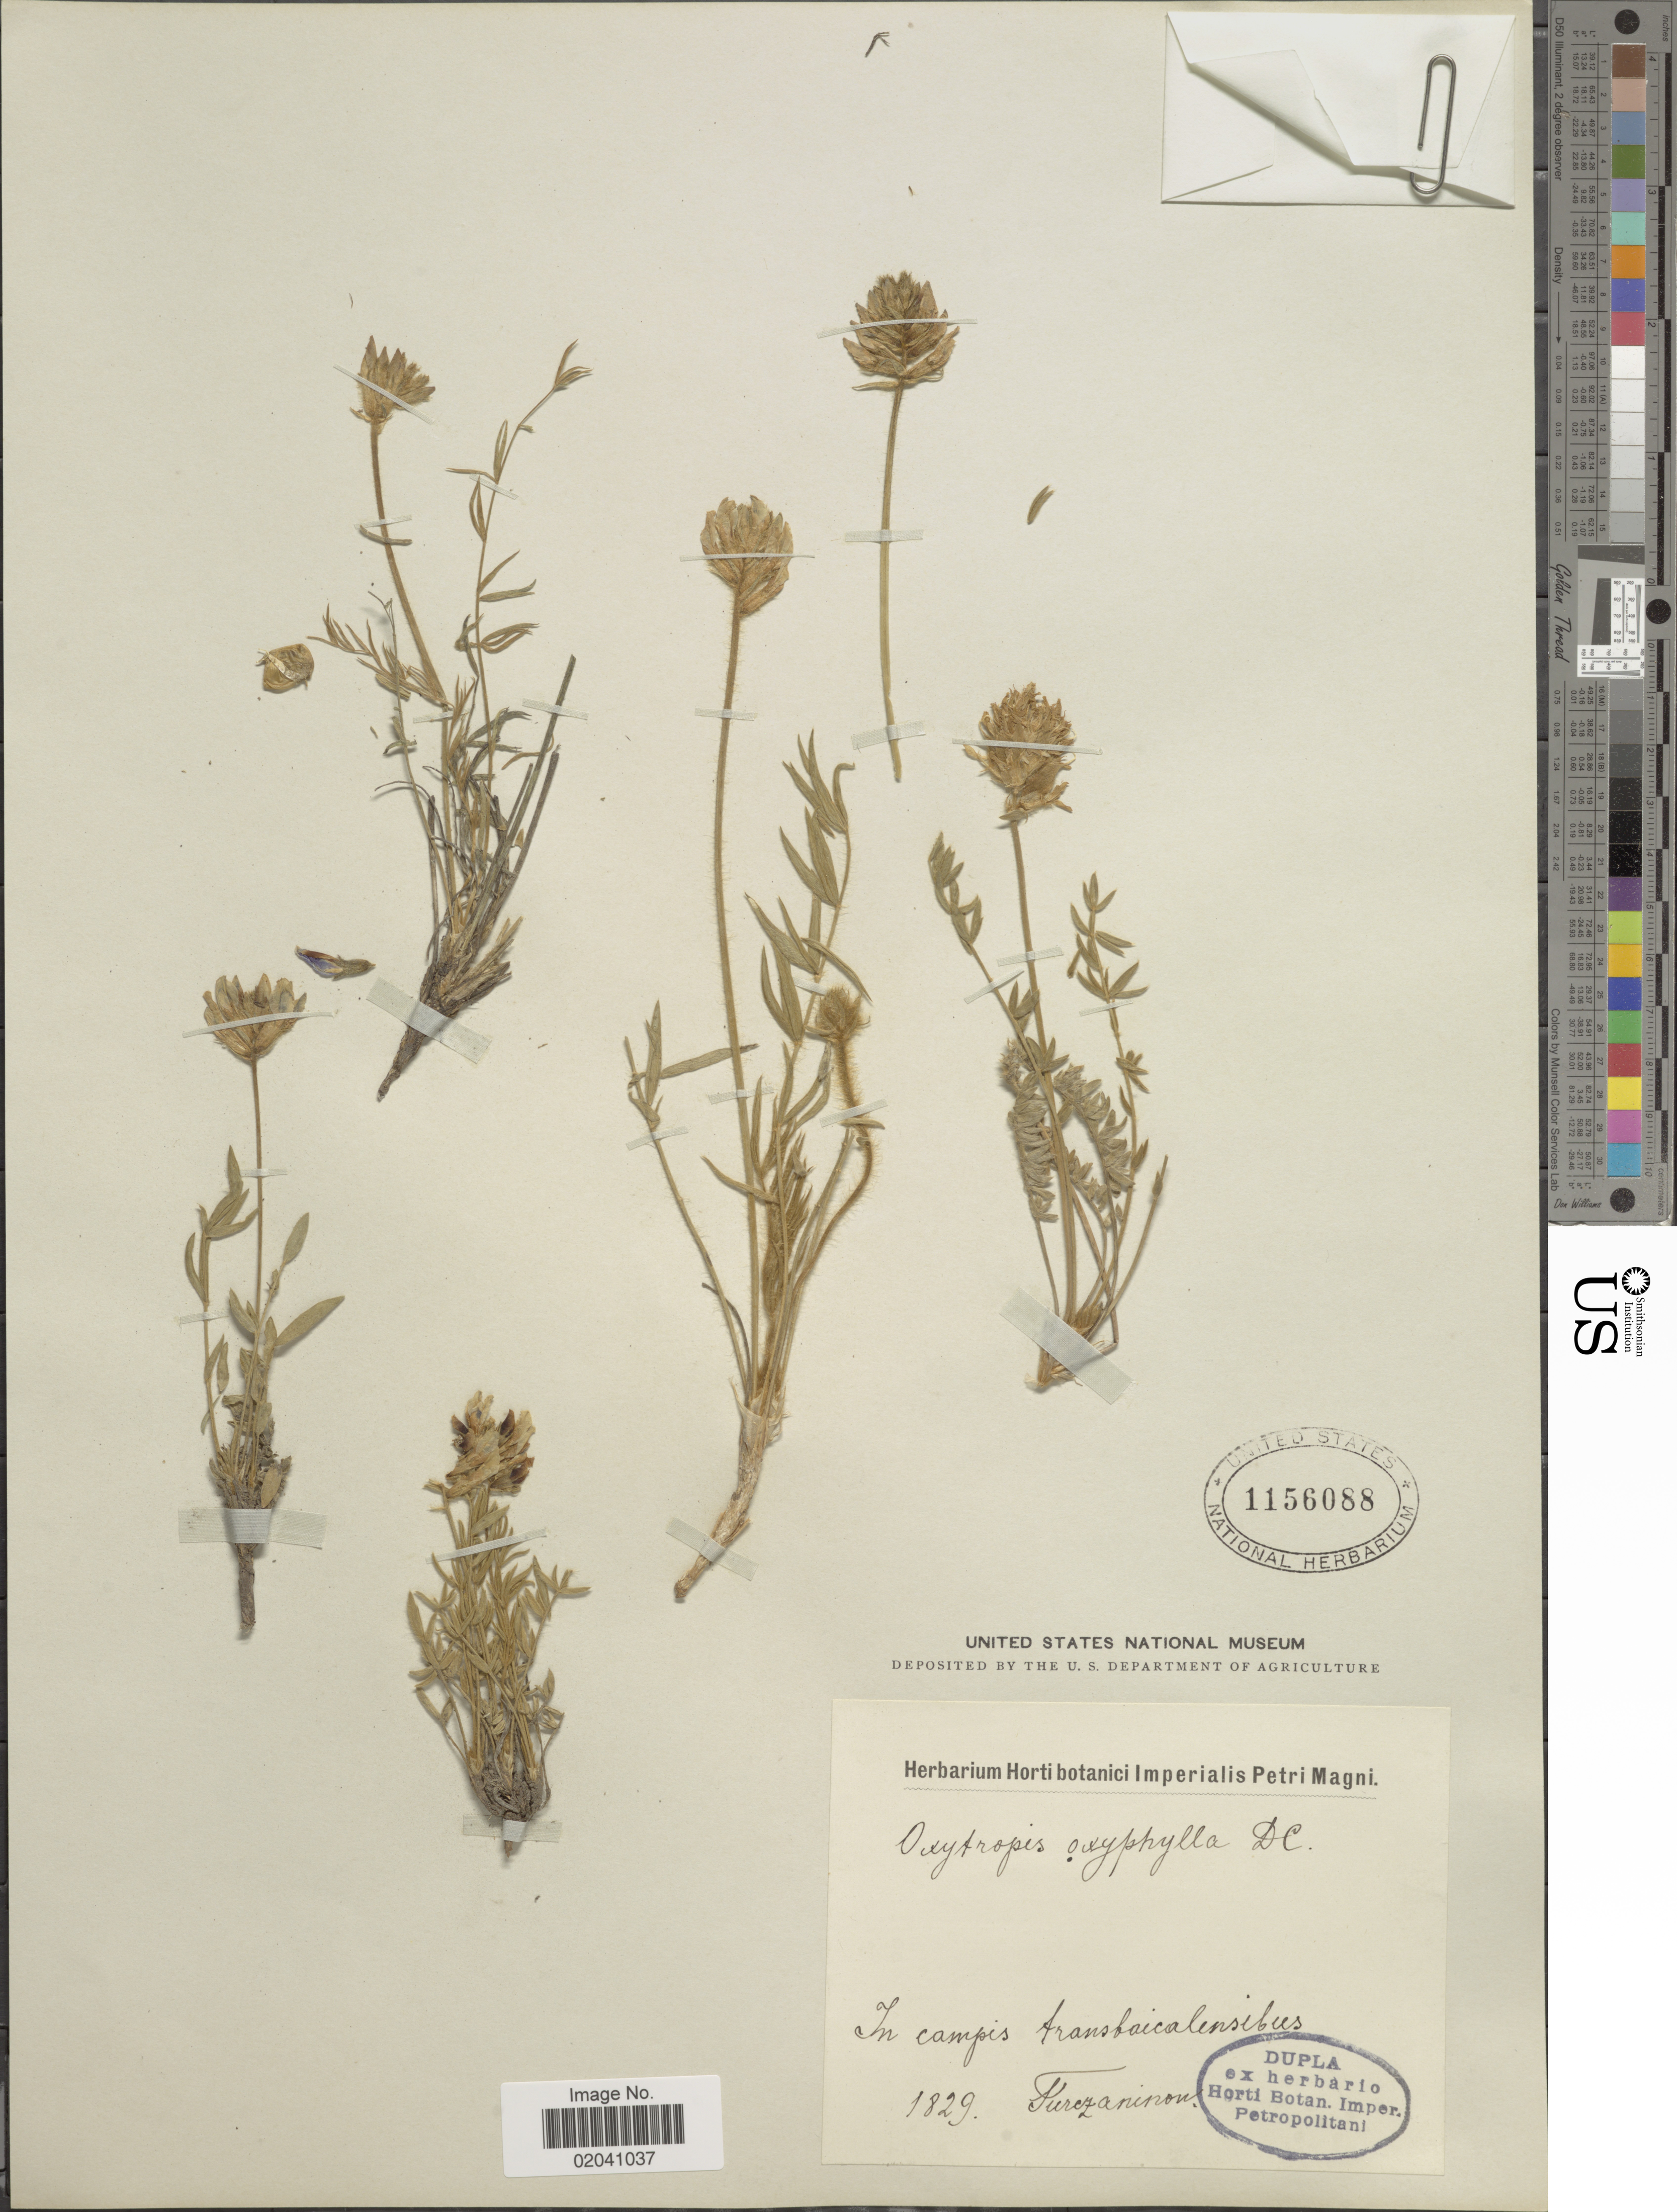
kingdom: Plantae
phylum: Tracheophyta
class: Magnoliopsida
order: Fabales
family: Fabaceae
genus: Oxytropis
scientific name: Oxytropis oxyphylla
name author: (Pall.) DC.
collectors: -. Turezaninow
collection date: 1829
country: Russian Federation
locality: In campis transbaicalensibus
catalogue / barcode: US 1156088